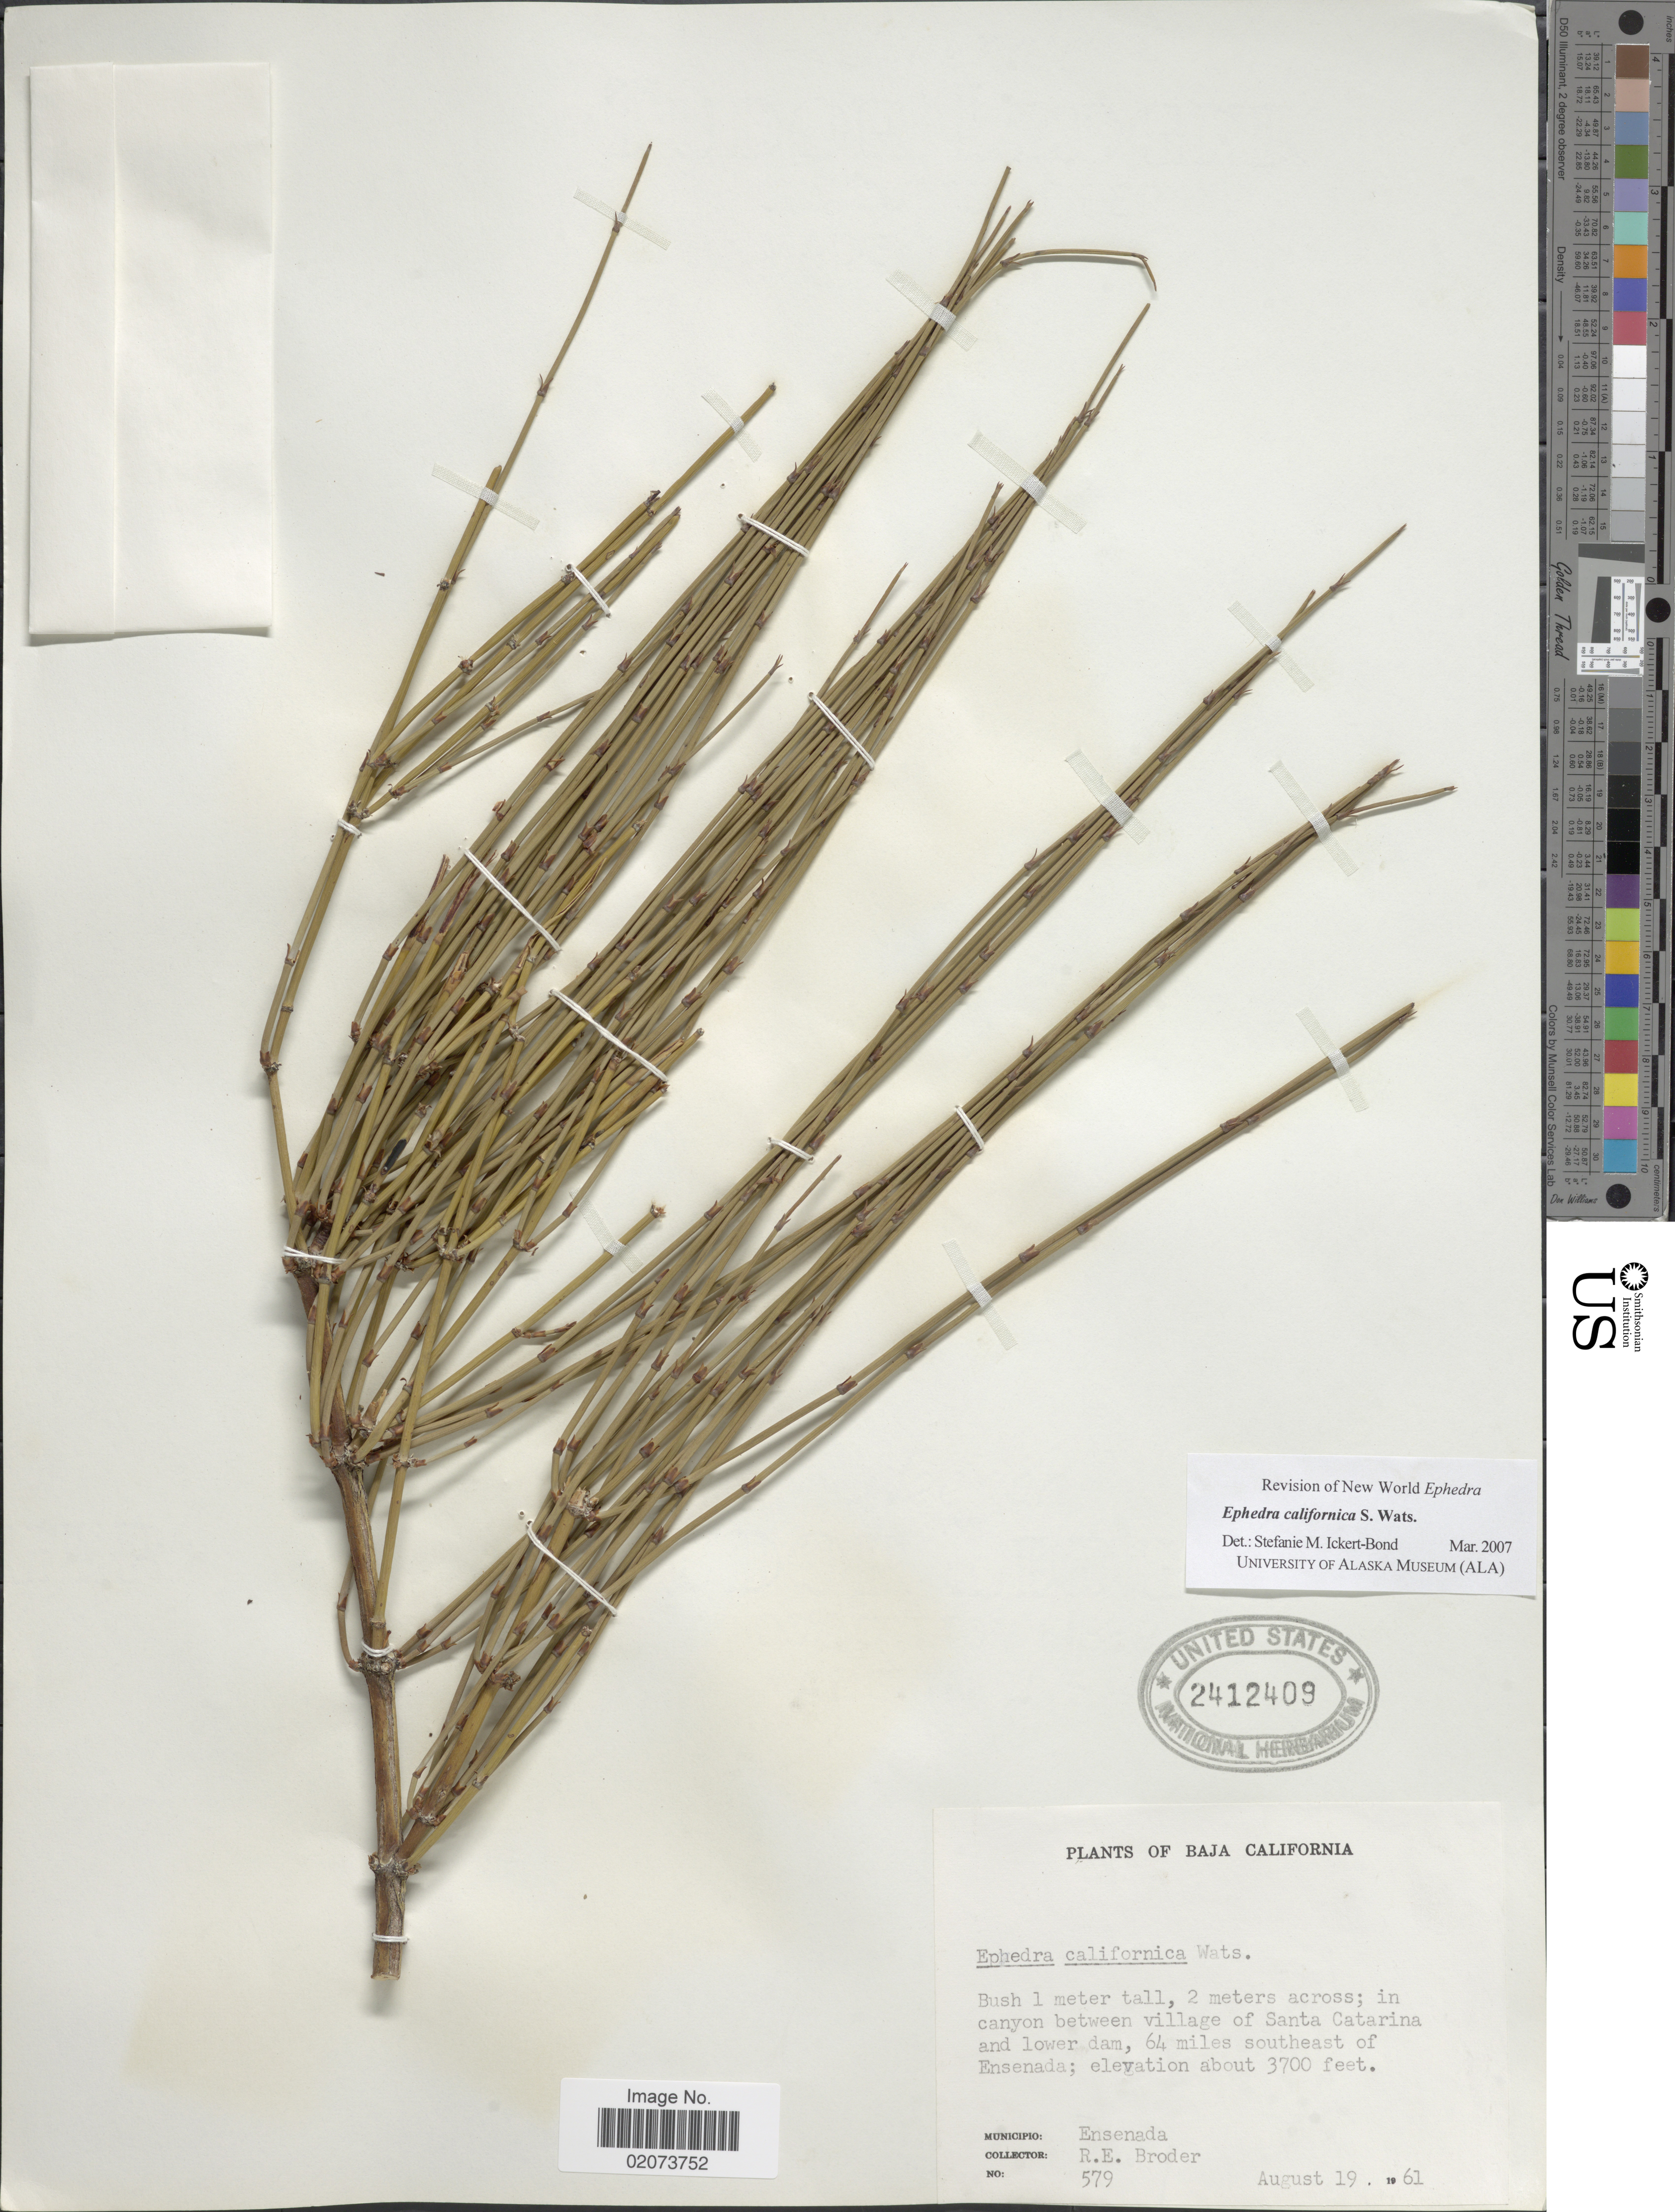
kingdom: Plantae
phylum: Tracheophyta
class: Gnetopsida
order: Ephedrales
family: Ephedraceae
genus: Ephedra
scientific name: Ephedra californica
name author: S. Watson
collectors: R. Broder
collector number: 579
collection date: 1961-08-19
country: Mexico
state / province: Baja California Norte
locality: In canyon between village of Santa Catarina and lower dam, 64 miles southeast of Ensenada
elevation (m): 1128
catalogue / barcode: US 2412409